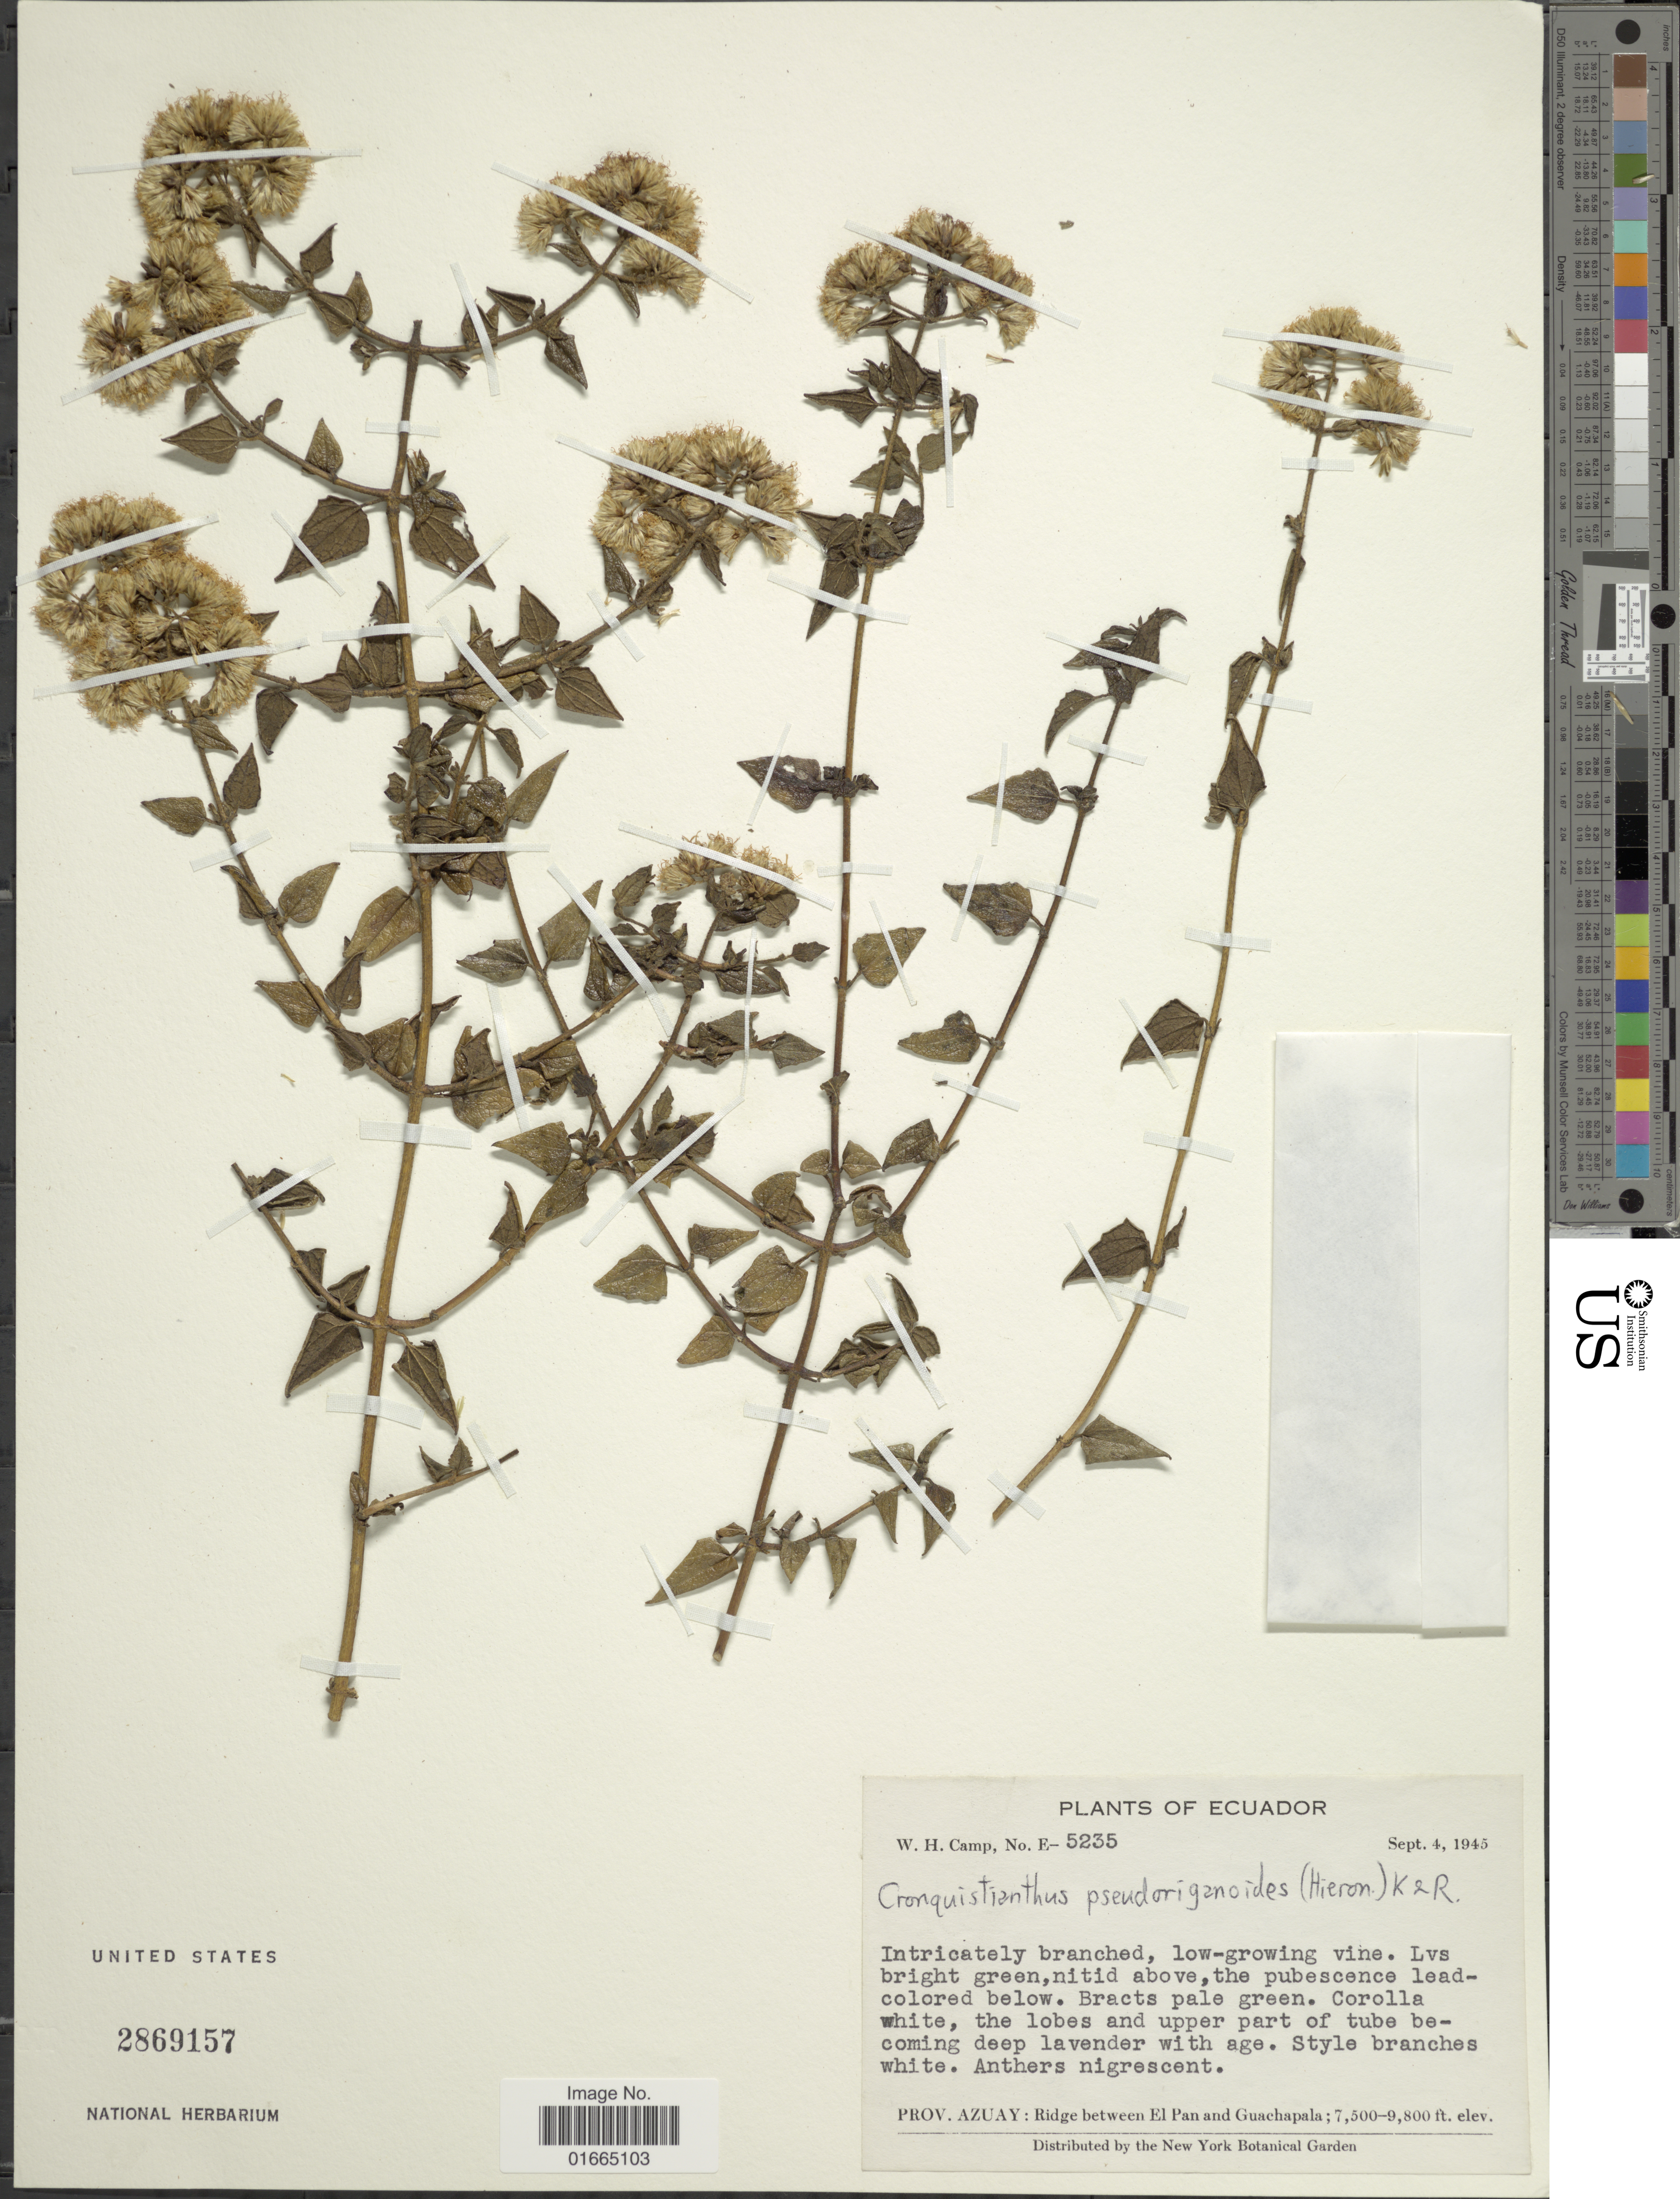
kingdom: Plantae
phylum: Tracheophyta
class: Magnoliopsida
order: Asterales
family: Asteraceae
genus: Cronquistianthus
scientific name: Cronquistianthus pseudoriganoides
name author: (Hieron.) R.M. King & H. Rob.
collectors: W. H. Camp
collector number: E-5235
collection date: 1945-09-04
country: Ecuador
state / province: Azuay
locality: Prov. Azuay: Ridge between El Pan and Guachapala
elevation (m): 2286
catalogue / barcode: US 2869157